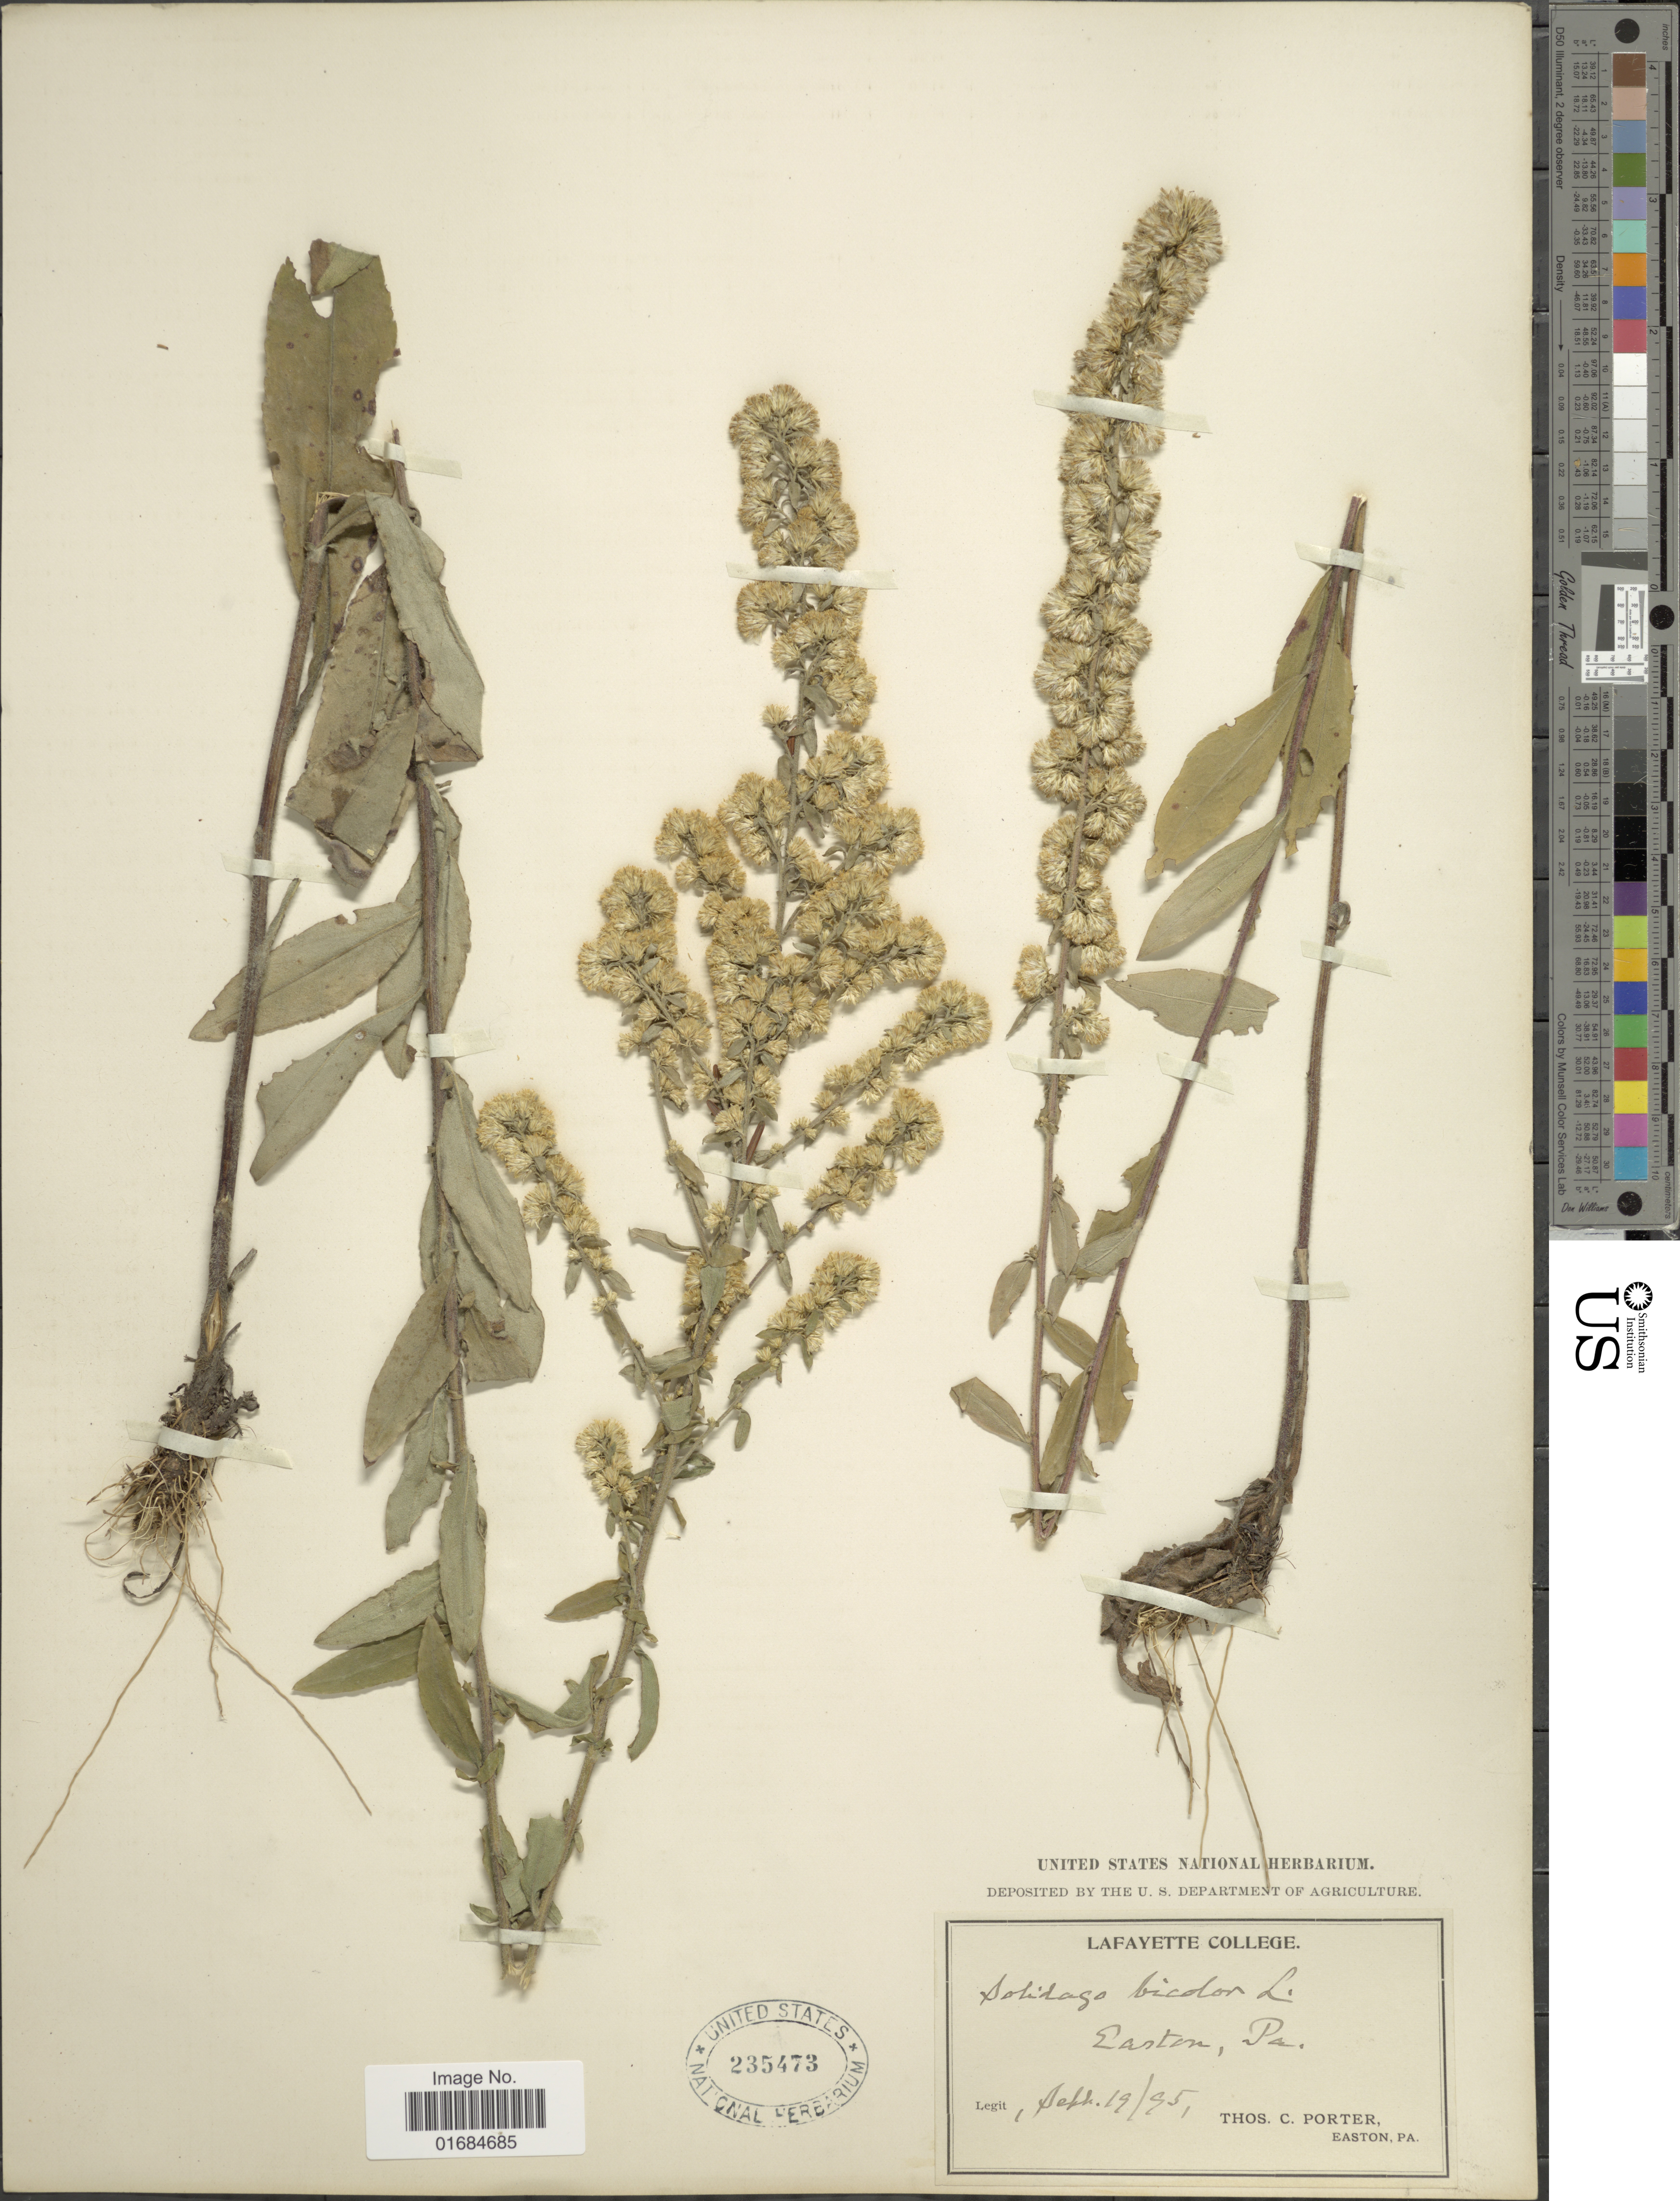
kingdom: Plantae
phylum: Tracheophyta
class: Magnoliopsida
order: Asterales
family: Asteraceae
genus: Solidago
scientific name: Solidago bicolor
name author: L.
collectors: T. C. Porter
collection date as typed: Transcribed d/m/y: 19/9/95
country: United States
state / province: Pennsylvania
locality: Easton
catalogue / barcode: US 235473